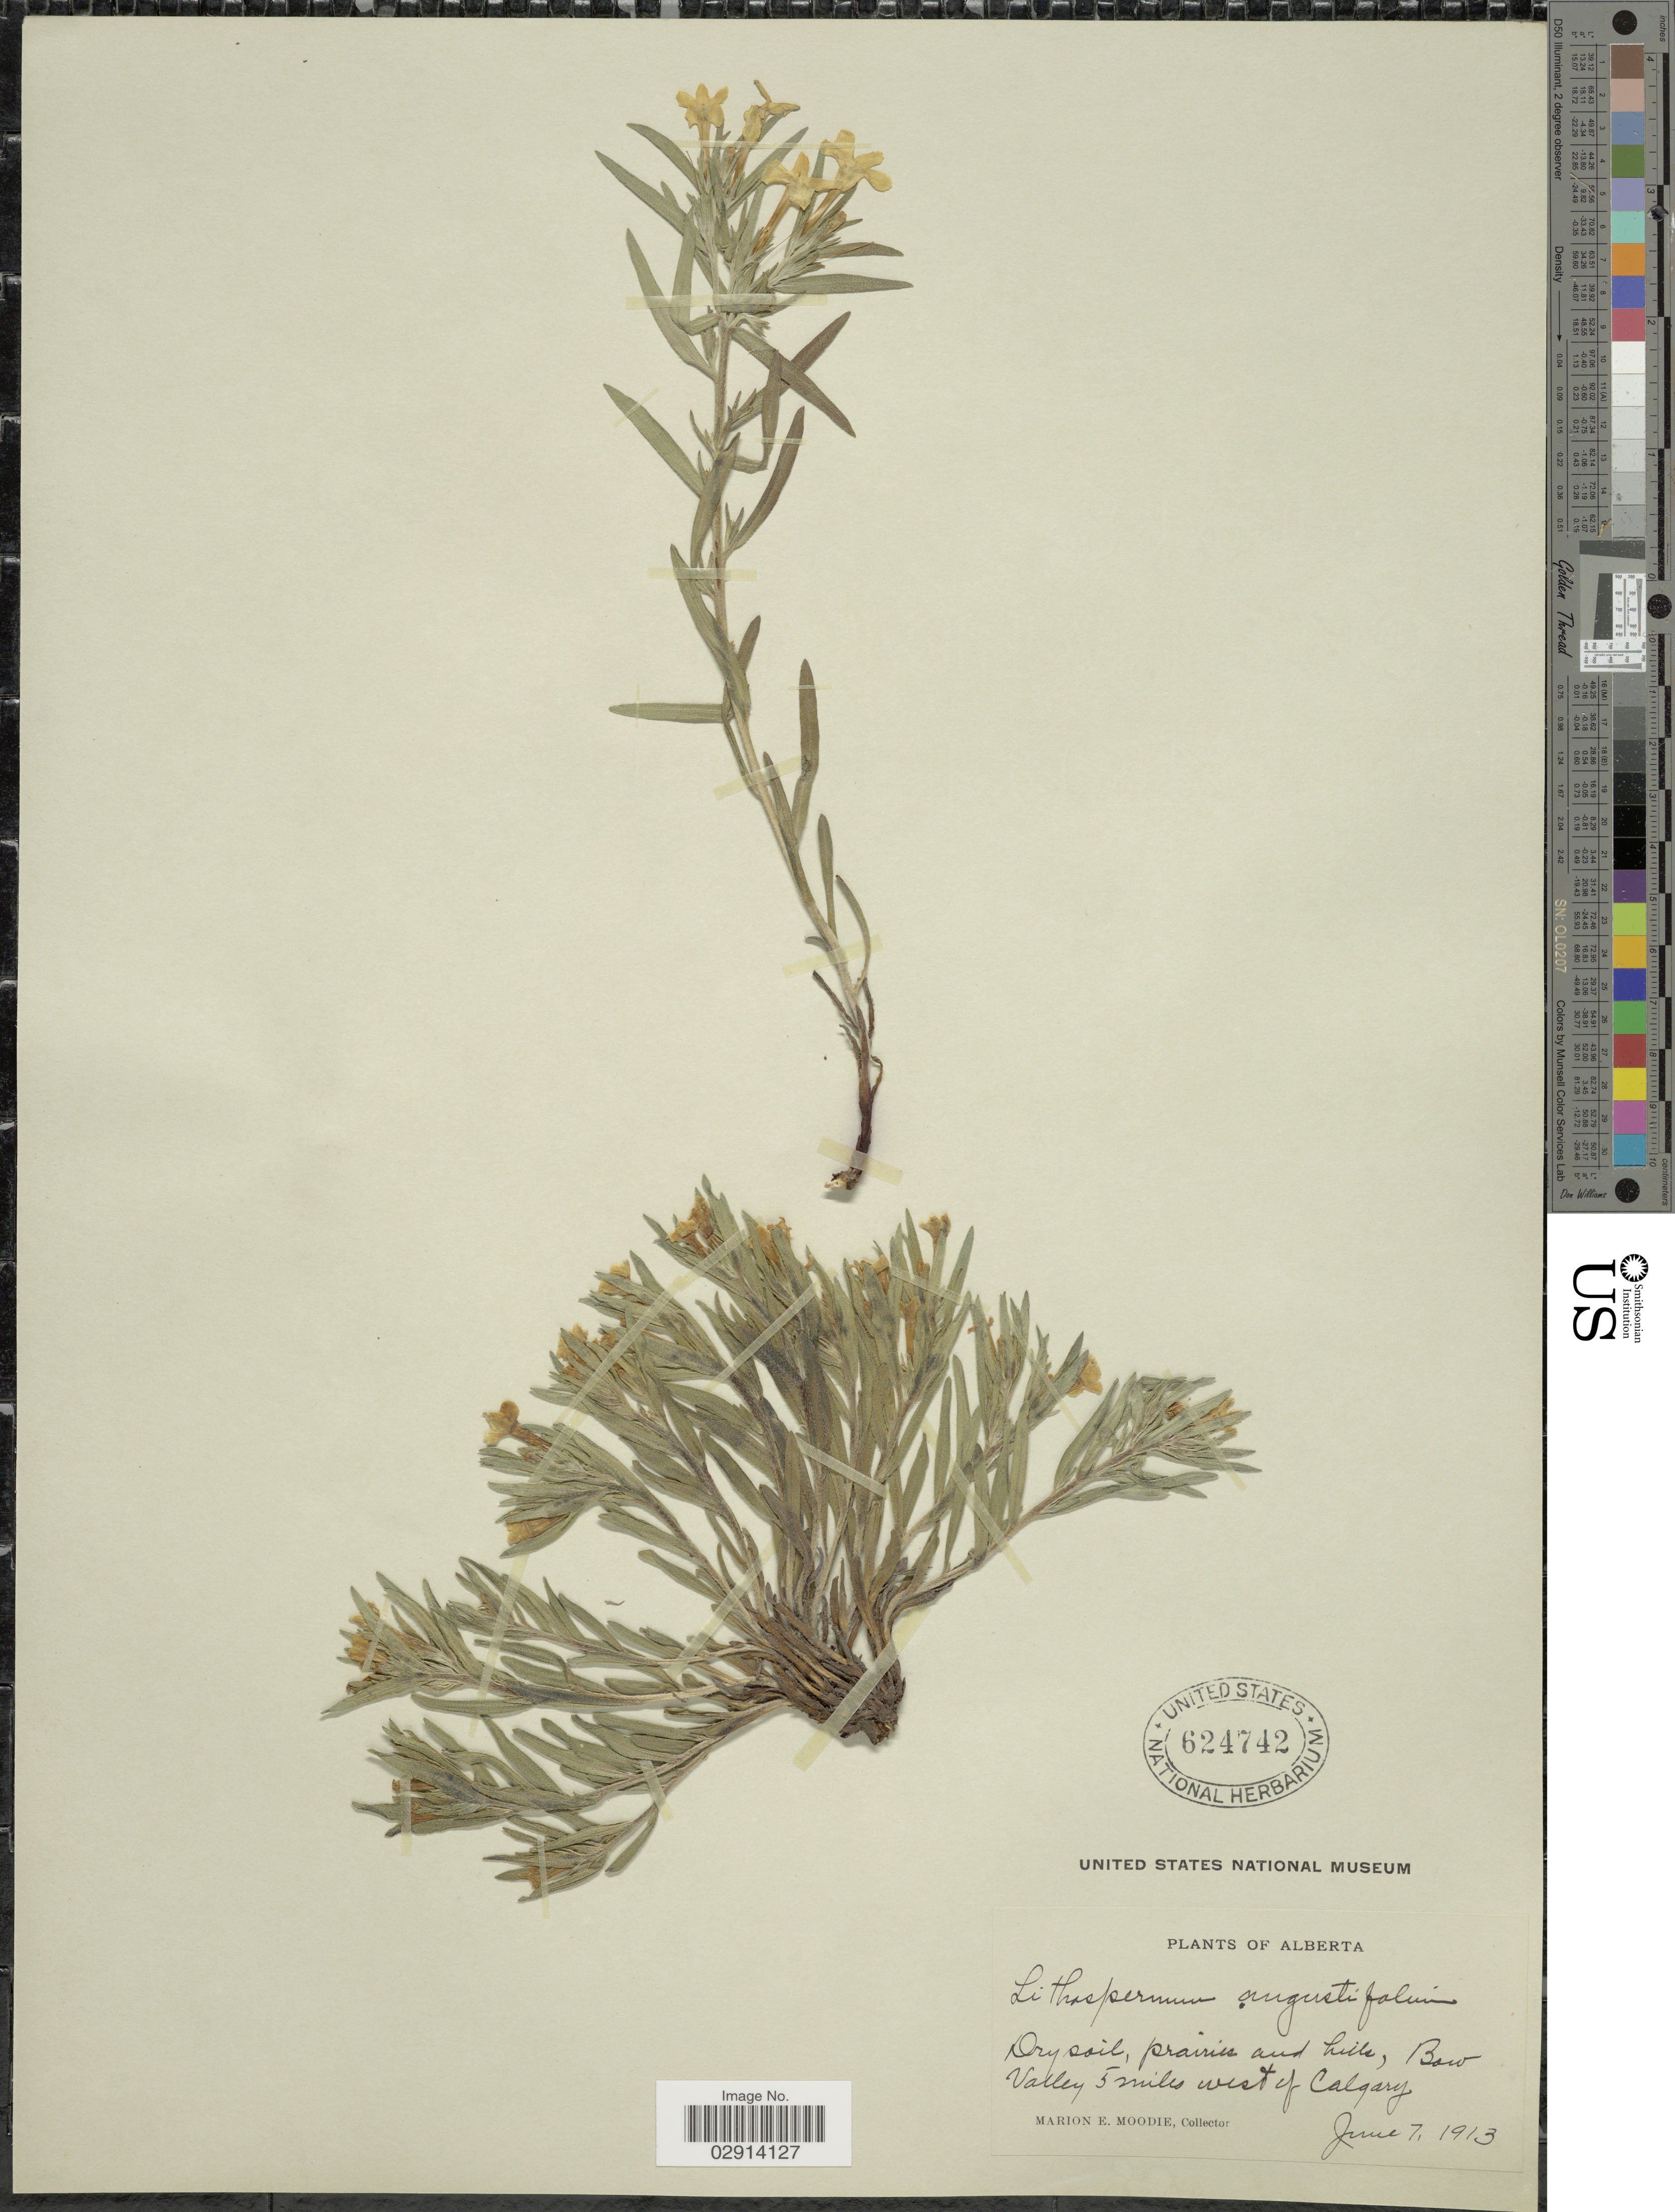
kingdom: Plantae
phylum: Tracheophyta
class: Magnoliopsida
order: Boraginales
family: Boraginaceae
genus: Lithospermum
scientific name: Lithospermum incisum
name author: Lehm.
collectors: M. E. Moodie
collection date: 1913-06-07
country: Canada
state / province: Alberta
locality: Dry soil, prairie and hills, Bow Valley 5 miles west of Calgary.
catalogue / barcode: US 624742